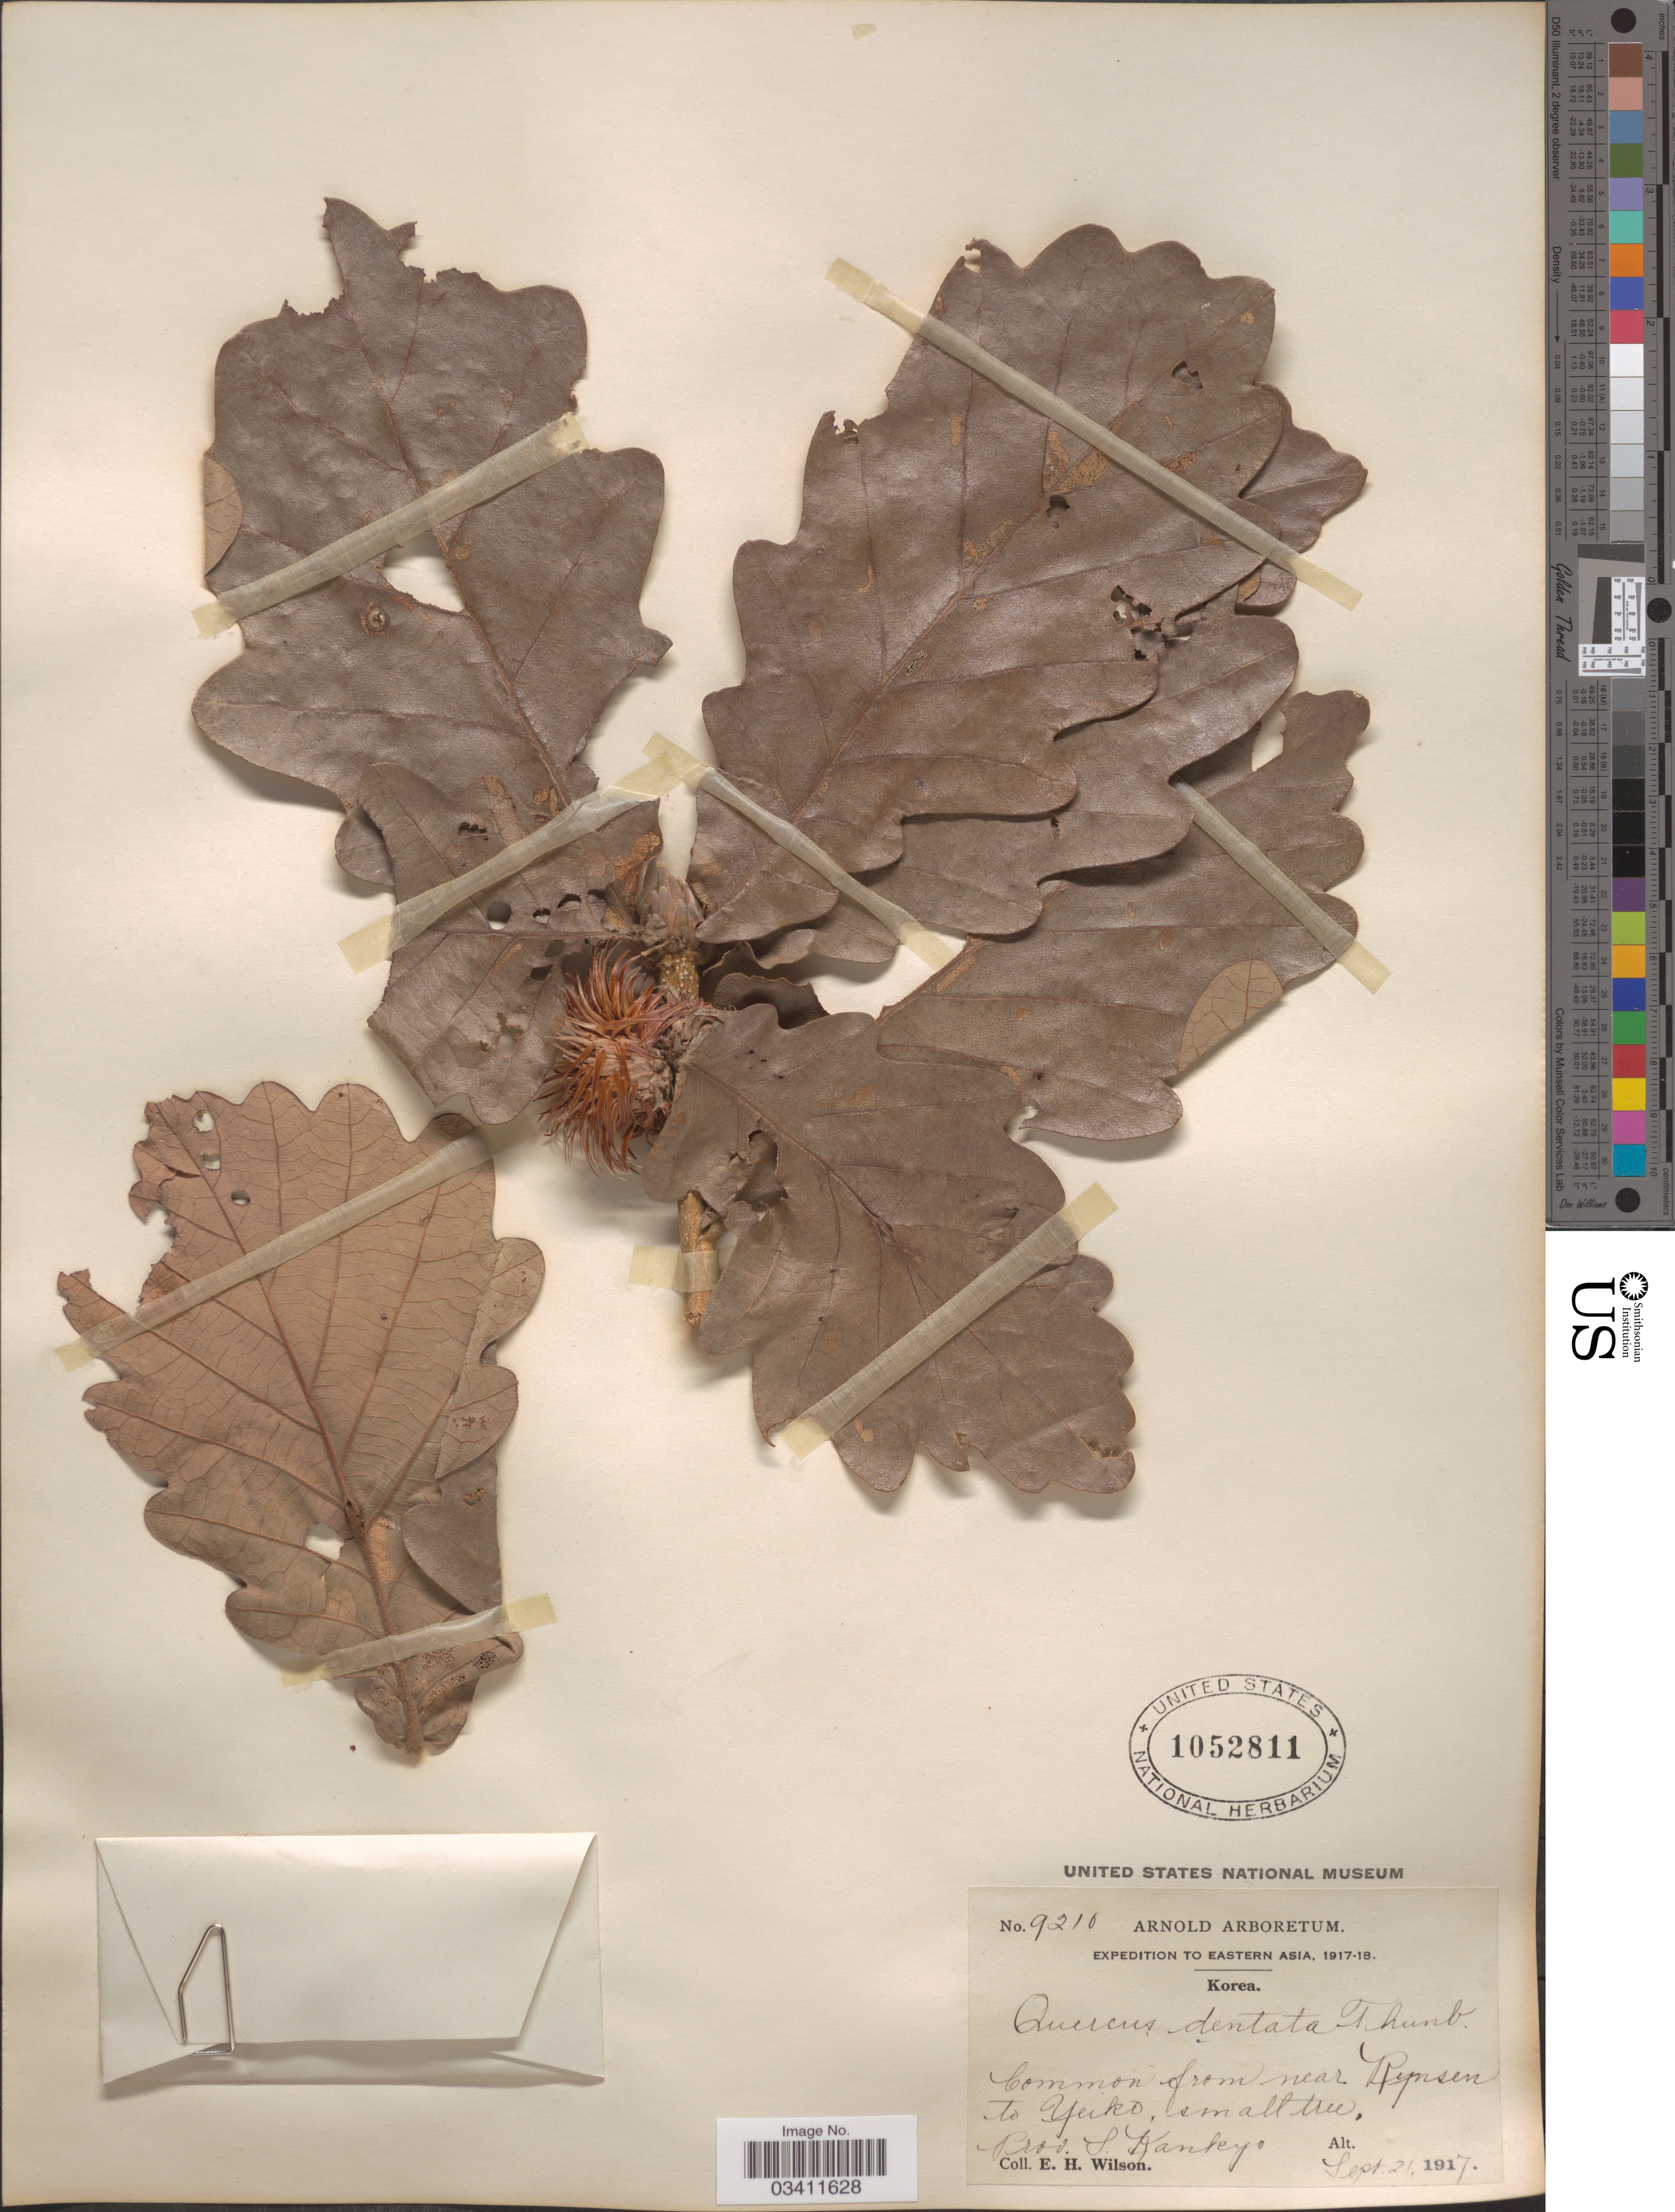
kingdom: Plantae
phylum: Tracheophyta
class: Magnoliopsida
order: Fagales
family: Fagaceae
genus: Quercus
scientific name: Quercus dentata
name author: Thunb.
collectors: E. Wilson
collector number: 9210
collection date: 1917-09-21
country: North Korea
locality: Korea. Common from near Rynsen to Yeiko. Prov. S. Kankyo.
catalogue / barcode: US 1052811